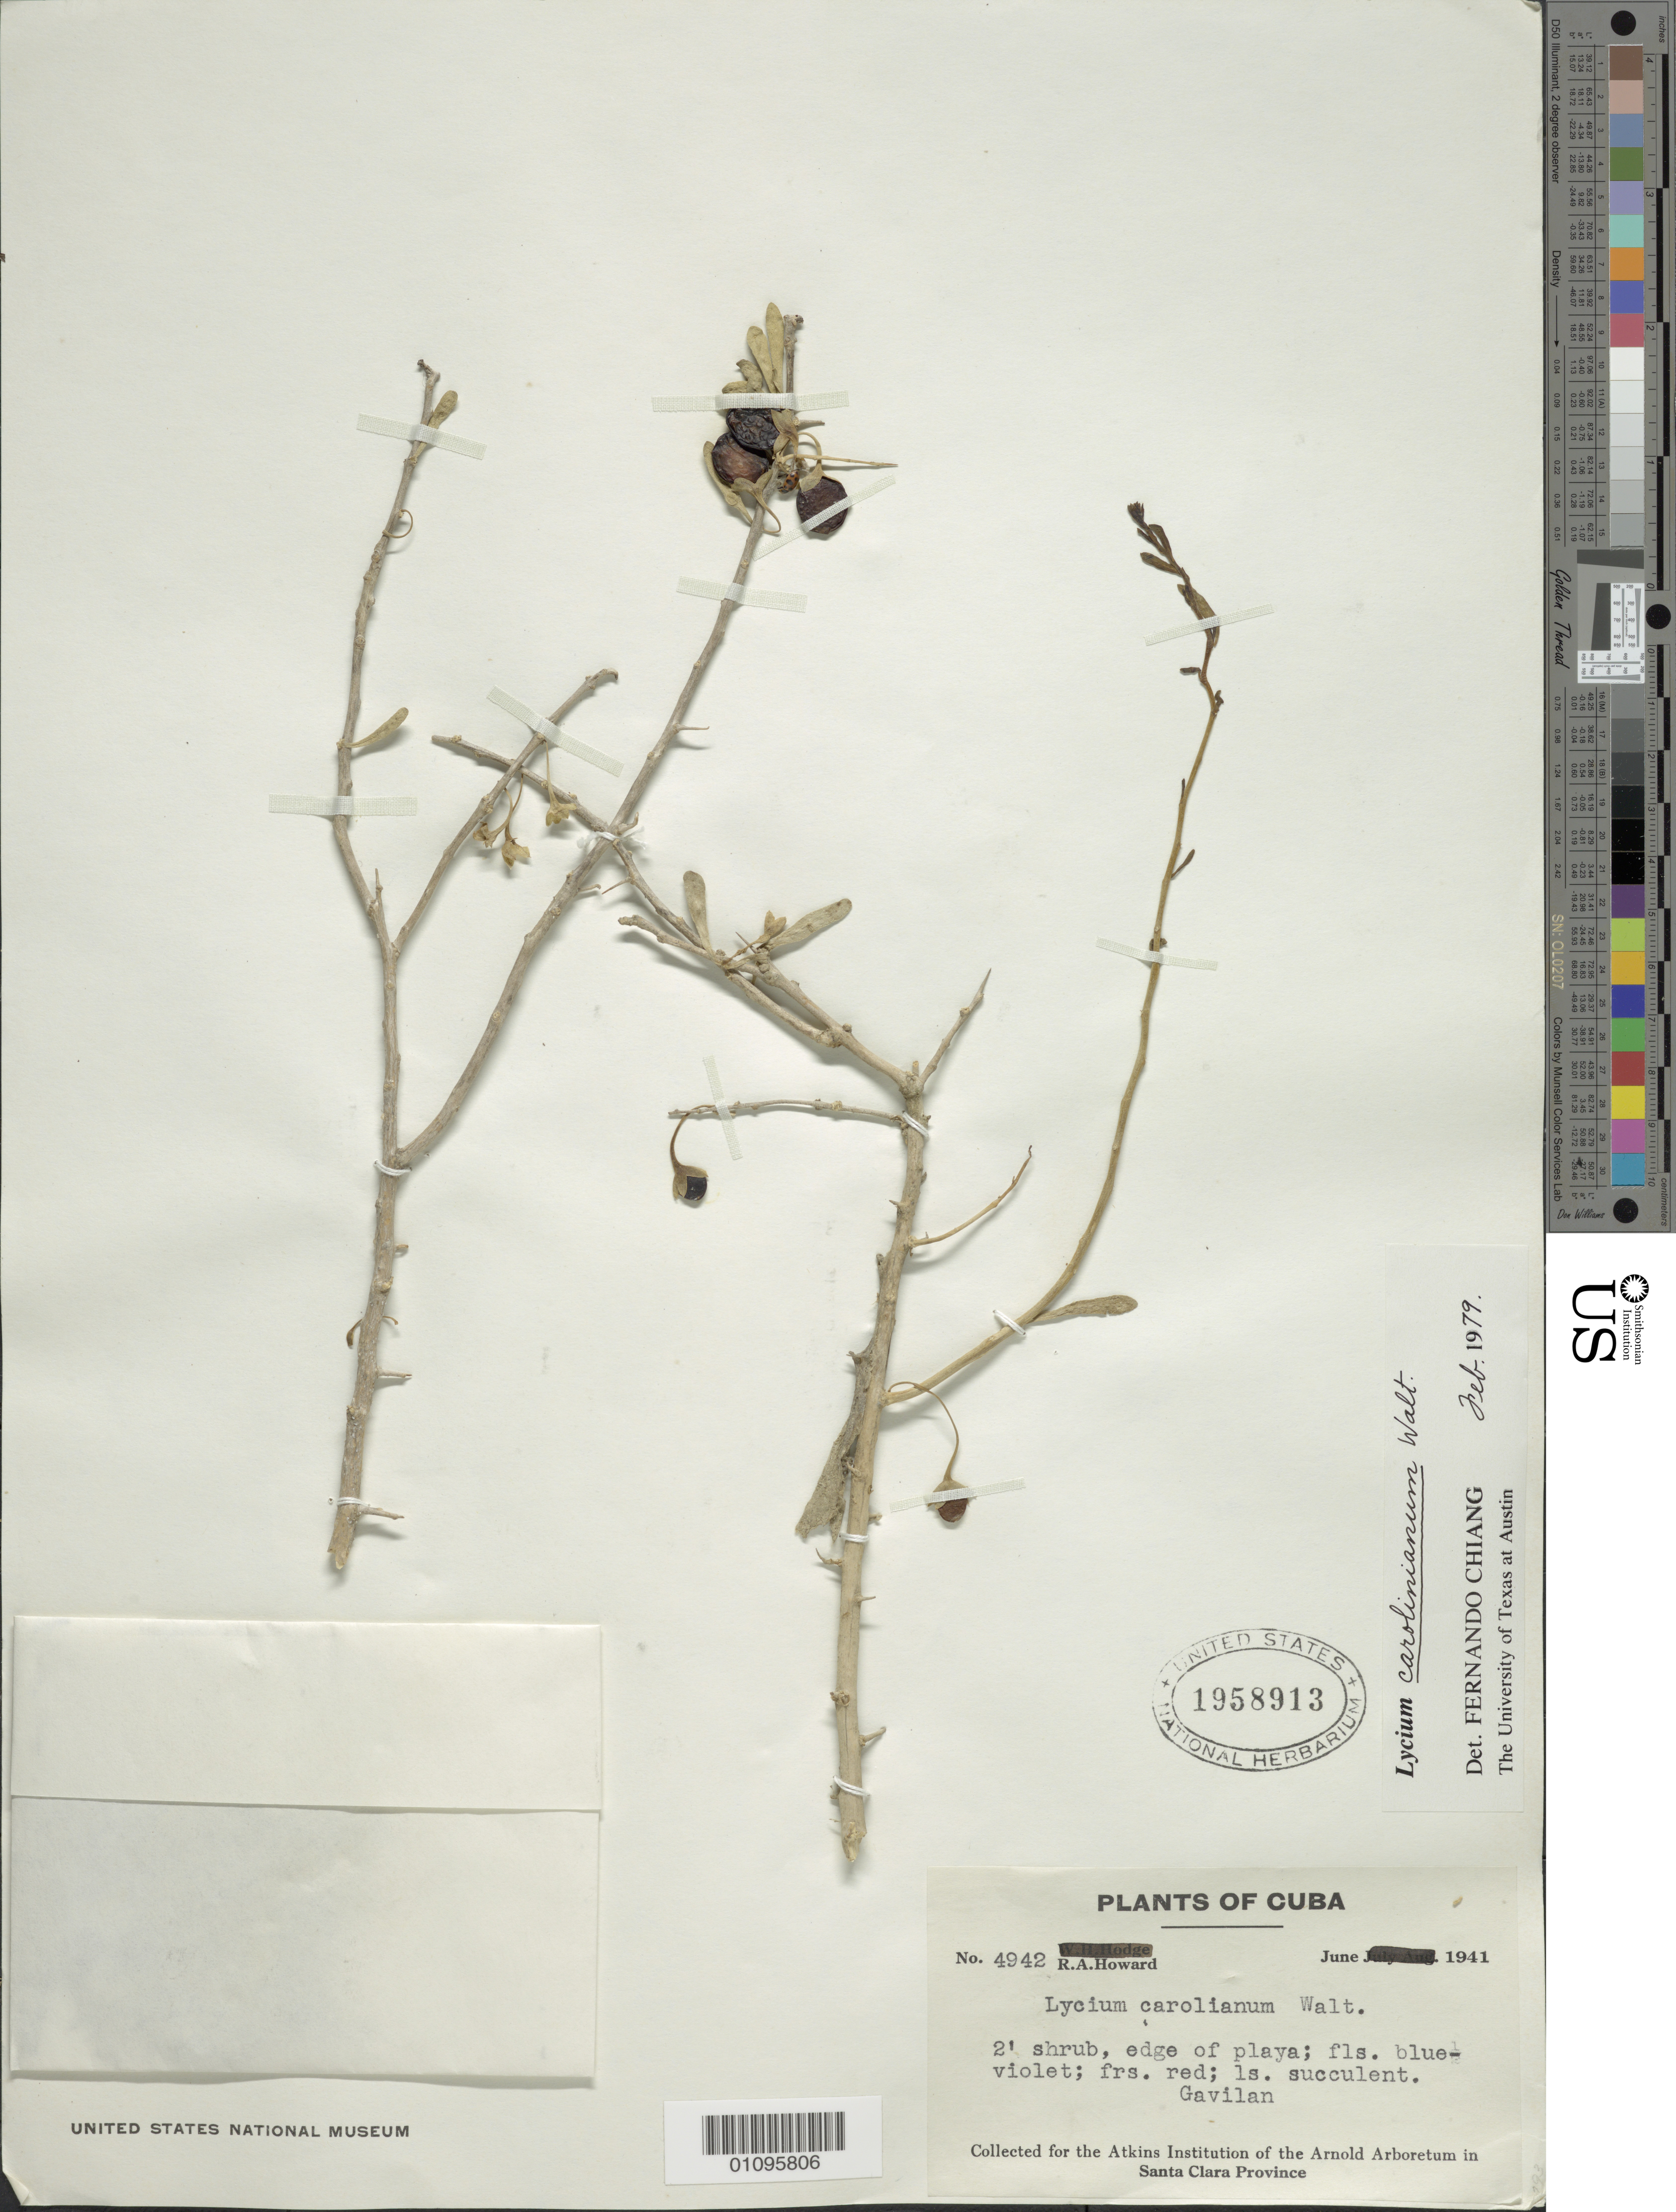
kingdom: Plantae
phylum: Tracheophyta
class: Magnoliopsida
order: Solanales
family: Solanaceae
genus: Lycium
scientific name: Lycium carolinianum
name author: Walter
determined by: Chiang, F.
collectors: R. A. Howard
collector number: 4942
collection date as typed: Jun 1941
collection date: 1941-06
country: Cuba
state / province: Santa Clara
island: Cuba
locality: Gavilan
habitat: Edge of playa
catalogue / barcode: US 1958913